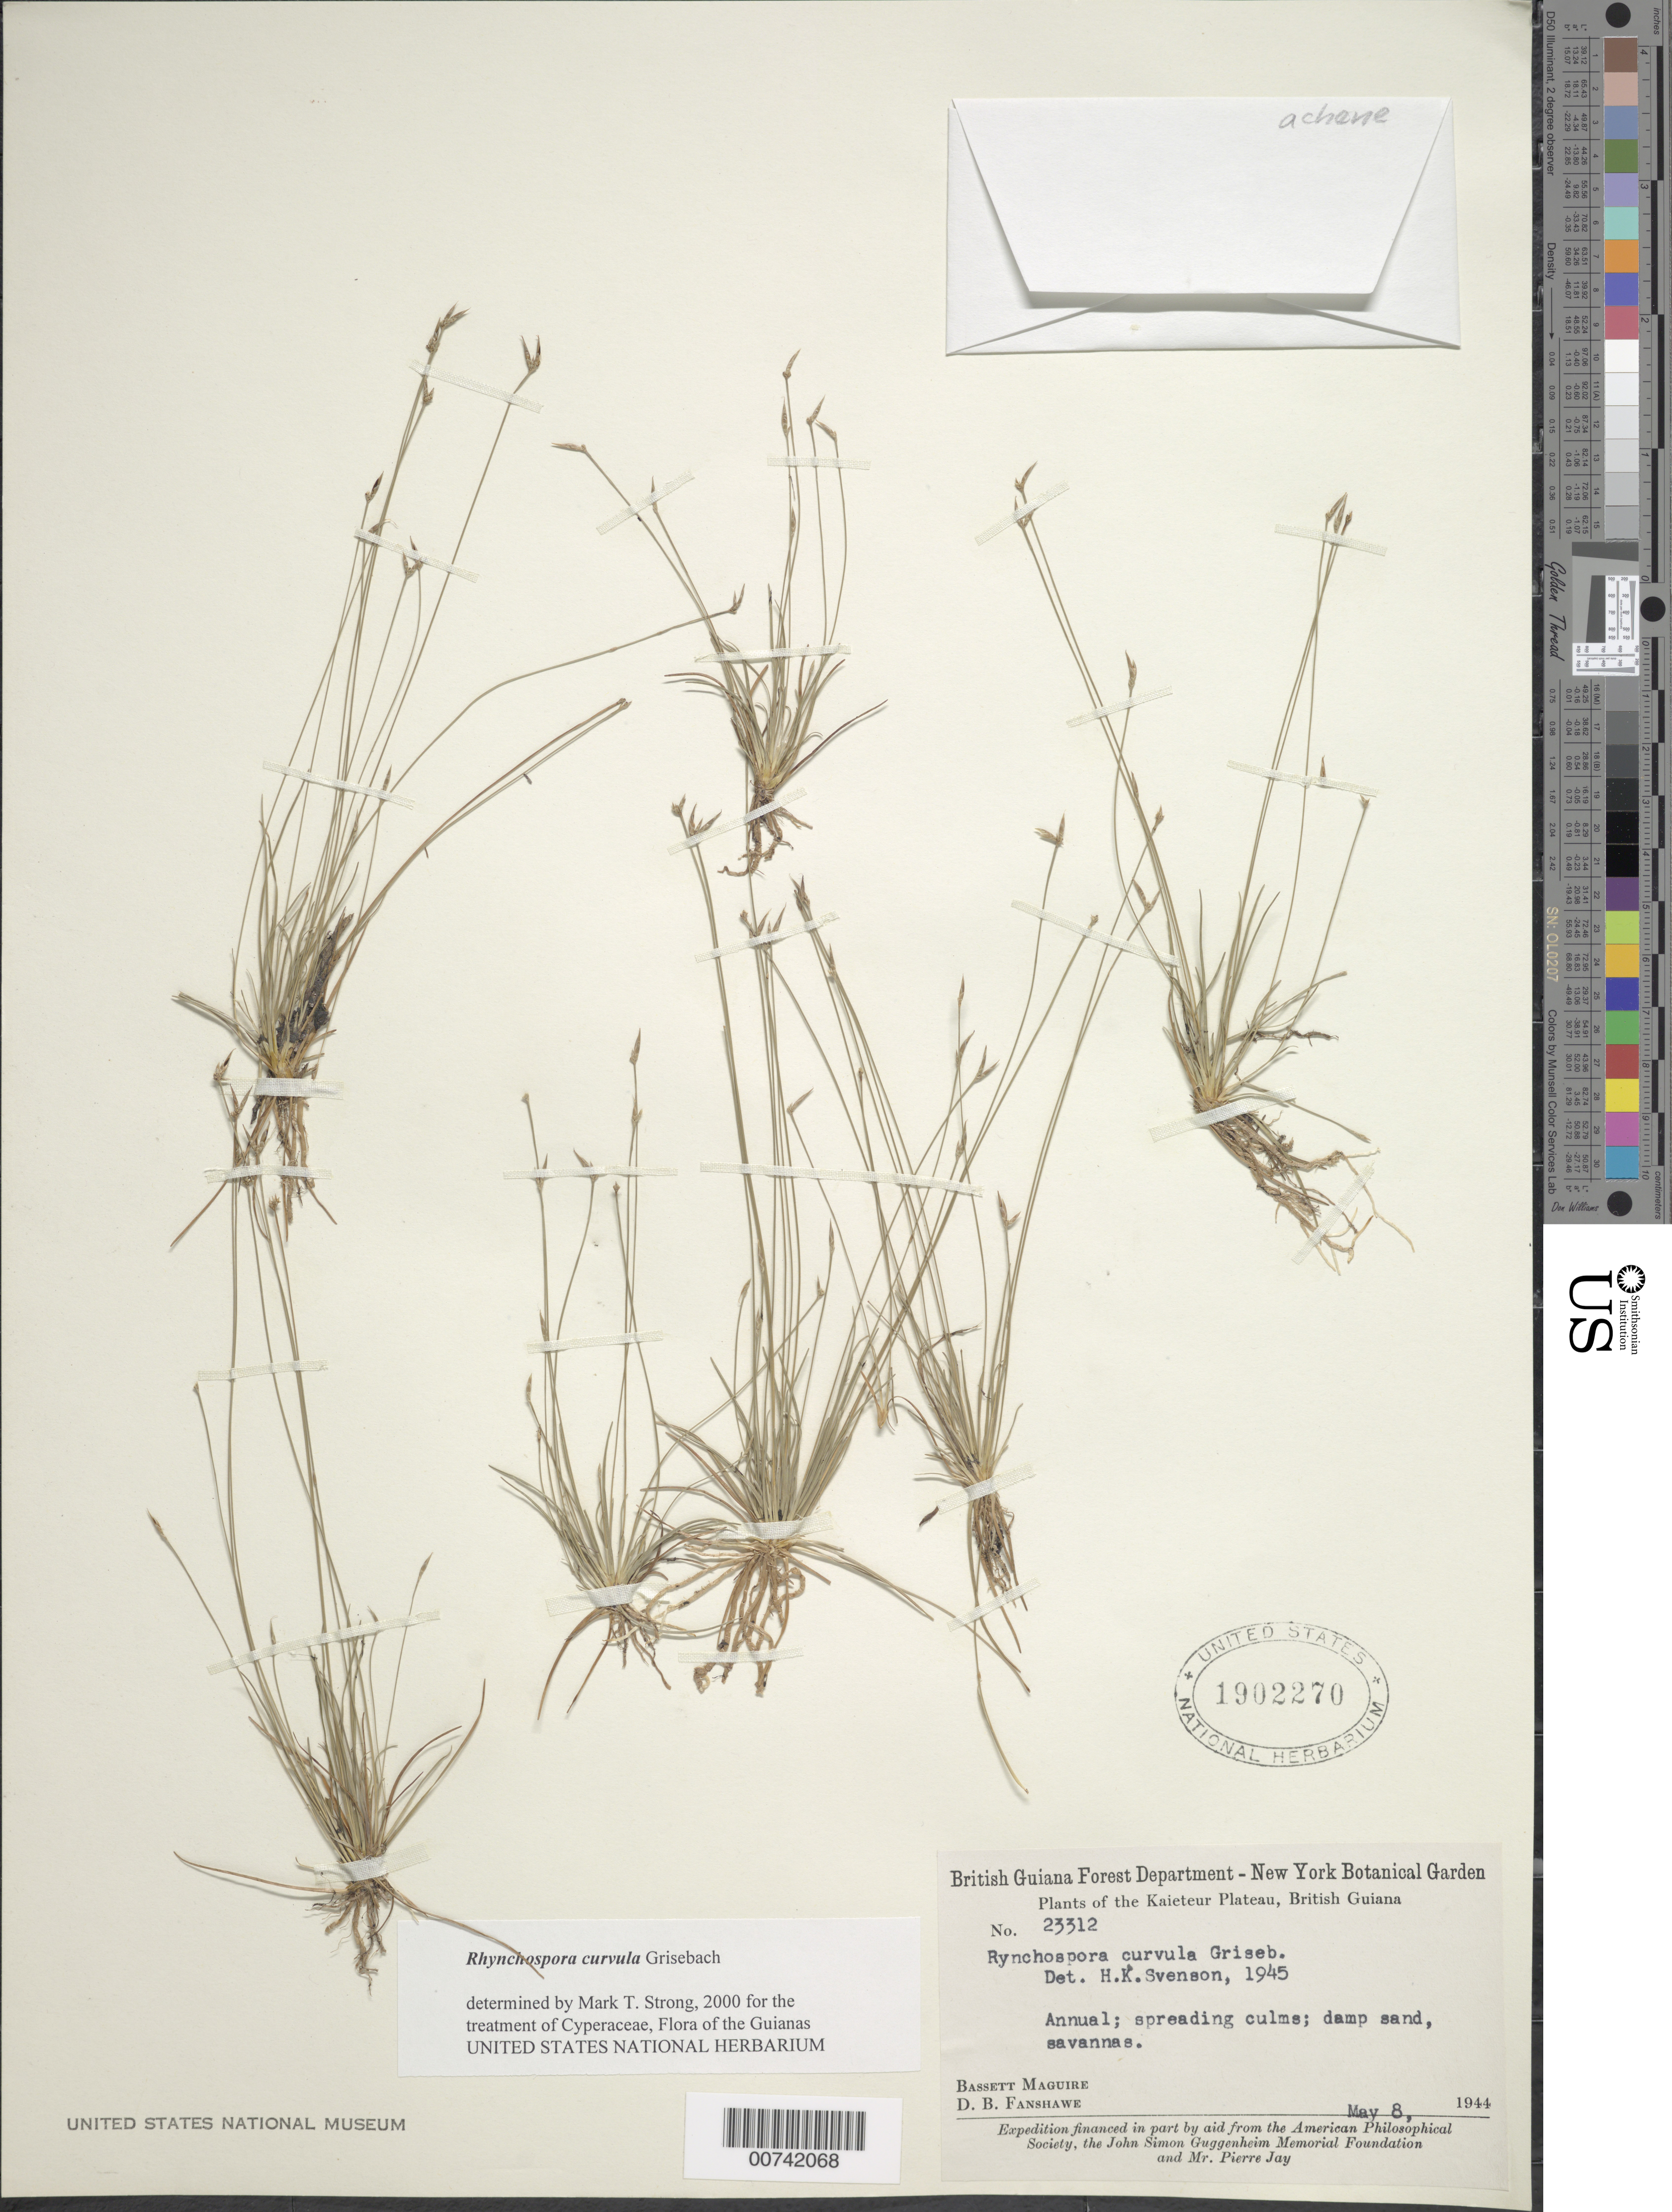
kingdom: Plantae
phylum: Tracheophyta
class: Liliopsida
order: Poales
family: Cyperaceae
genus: Rhynchospora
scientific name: Rhynchospora curvula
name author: Griseb.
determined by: Alves, K.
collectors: B. Maguire & D. B. Fanshawe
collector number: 23312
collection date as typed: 8-May-44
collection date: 1944-05-08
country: Guyana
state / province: Potaro-Siparuni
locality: Kaieteur Plateau, Potaro River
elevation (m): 427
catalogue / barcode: US 1902270